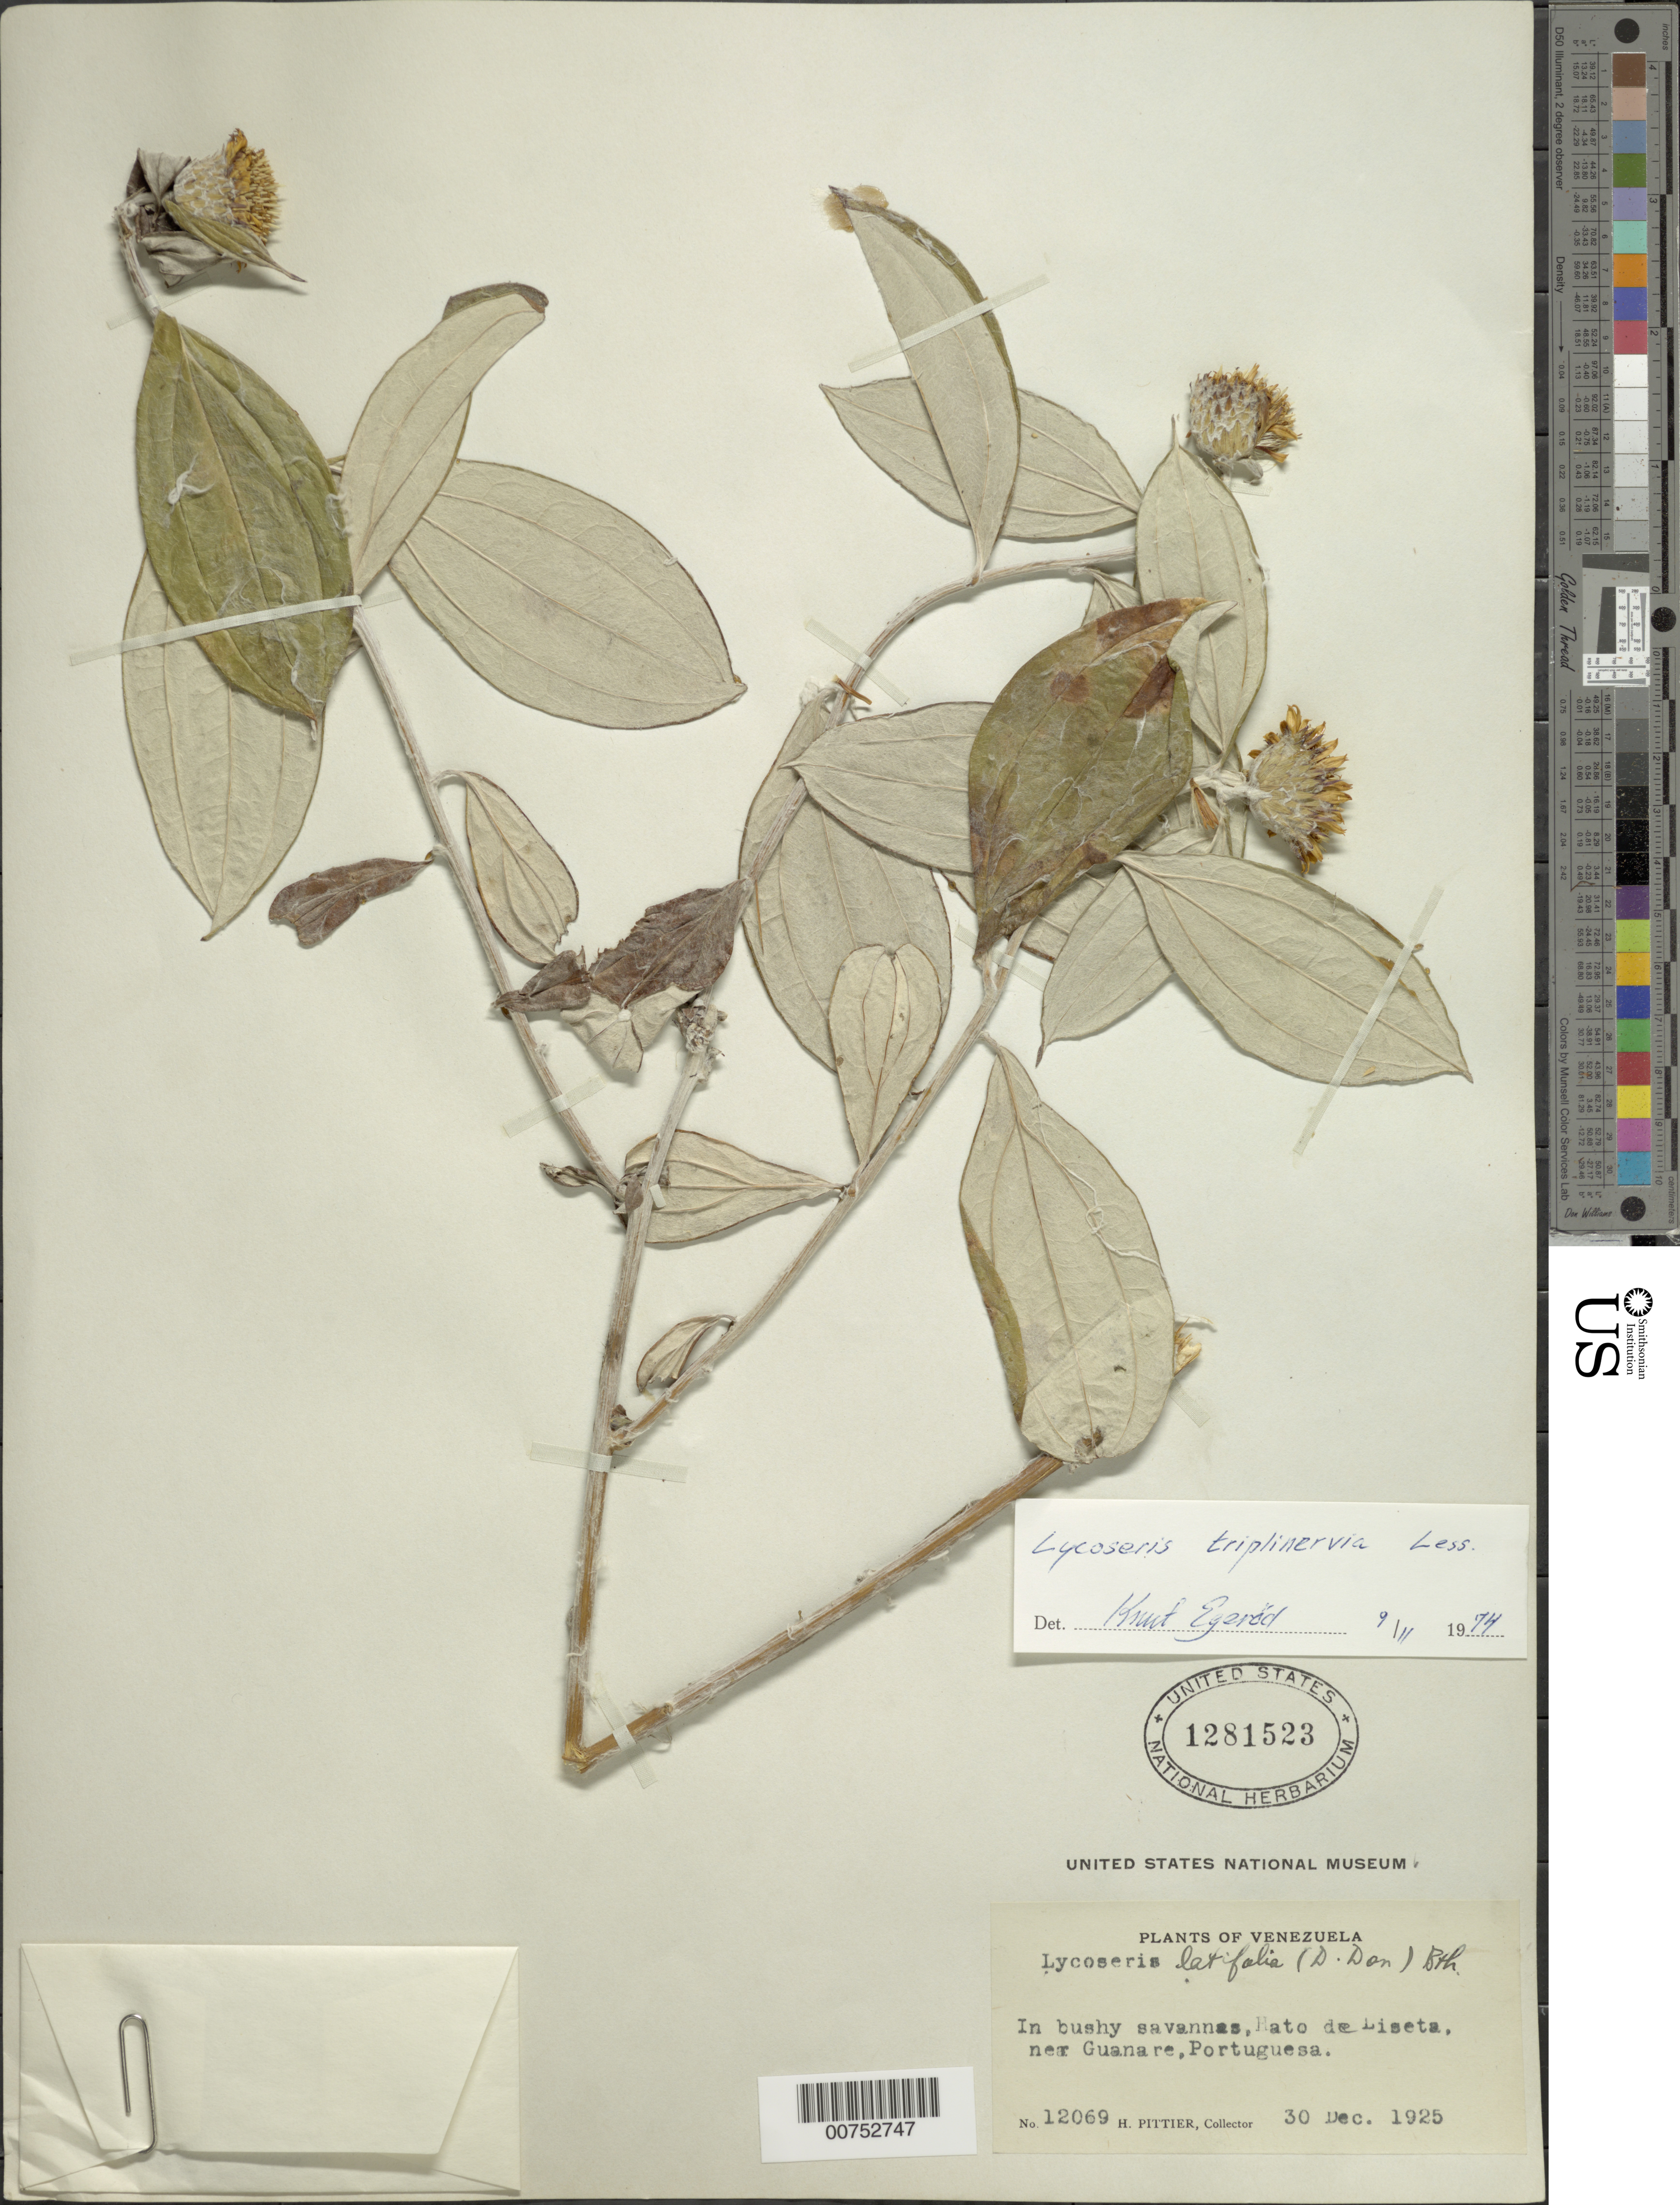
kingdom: Plantae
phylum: Tracheophyta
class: Magnoliopsida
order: Asterales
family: Asteraceae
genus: Lycoseris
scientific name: Lycoseris triplinervia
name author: Less.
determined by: Egerod, Knut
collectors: H. F. Pittier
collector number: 12069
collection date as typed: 30-Dec-25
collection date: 1925-12-30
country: Venezuela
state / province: Portuguesa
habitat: Bushy savannas, Hato de Liseta.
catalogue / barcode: US 1281523